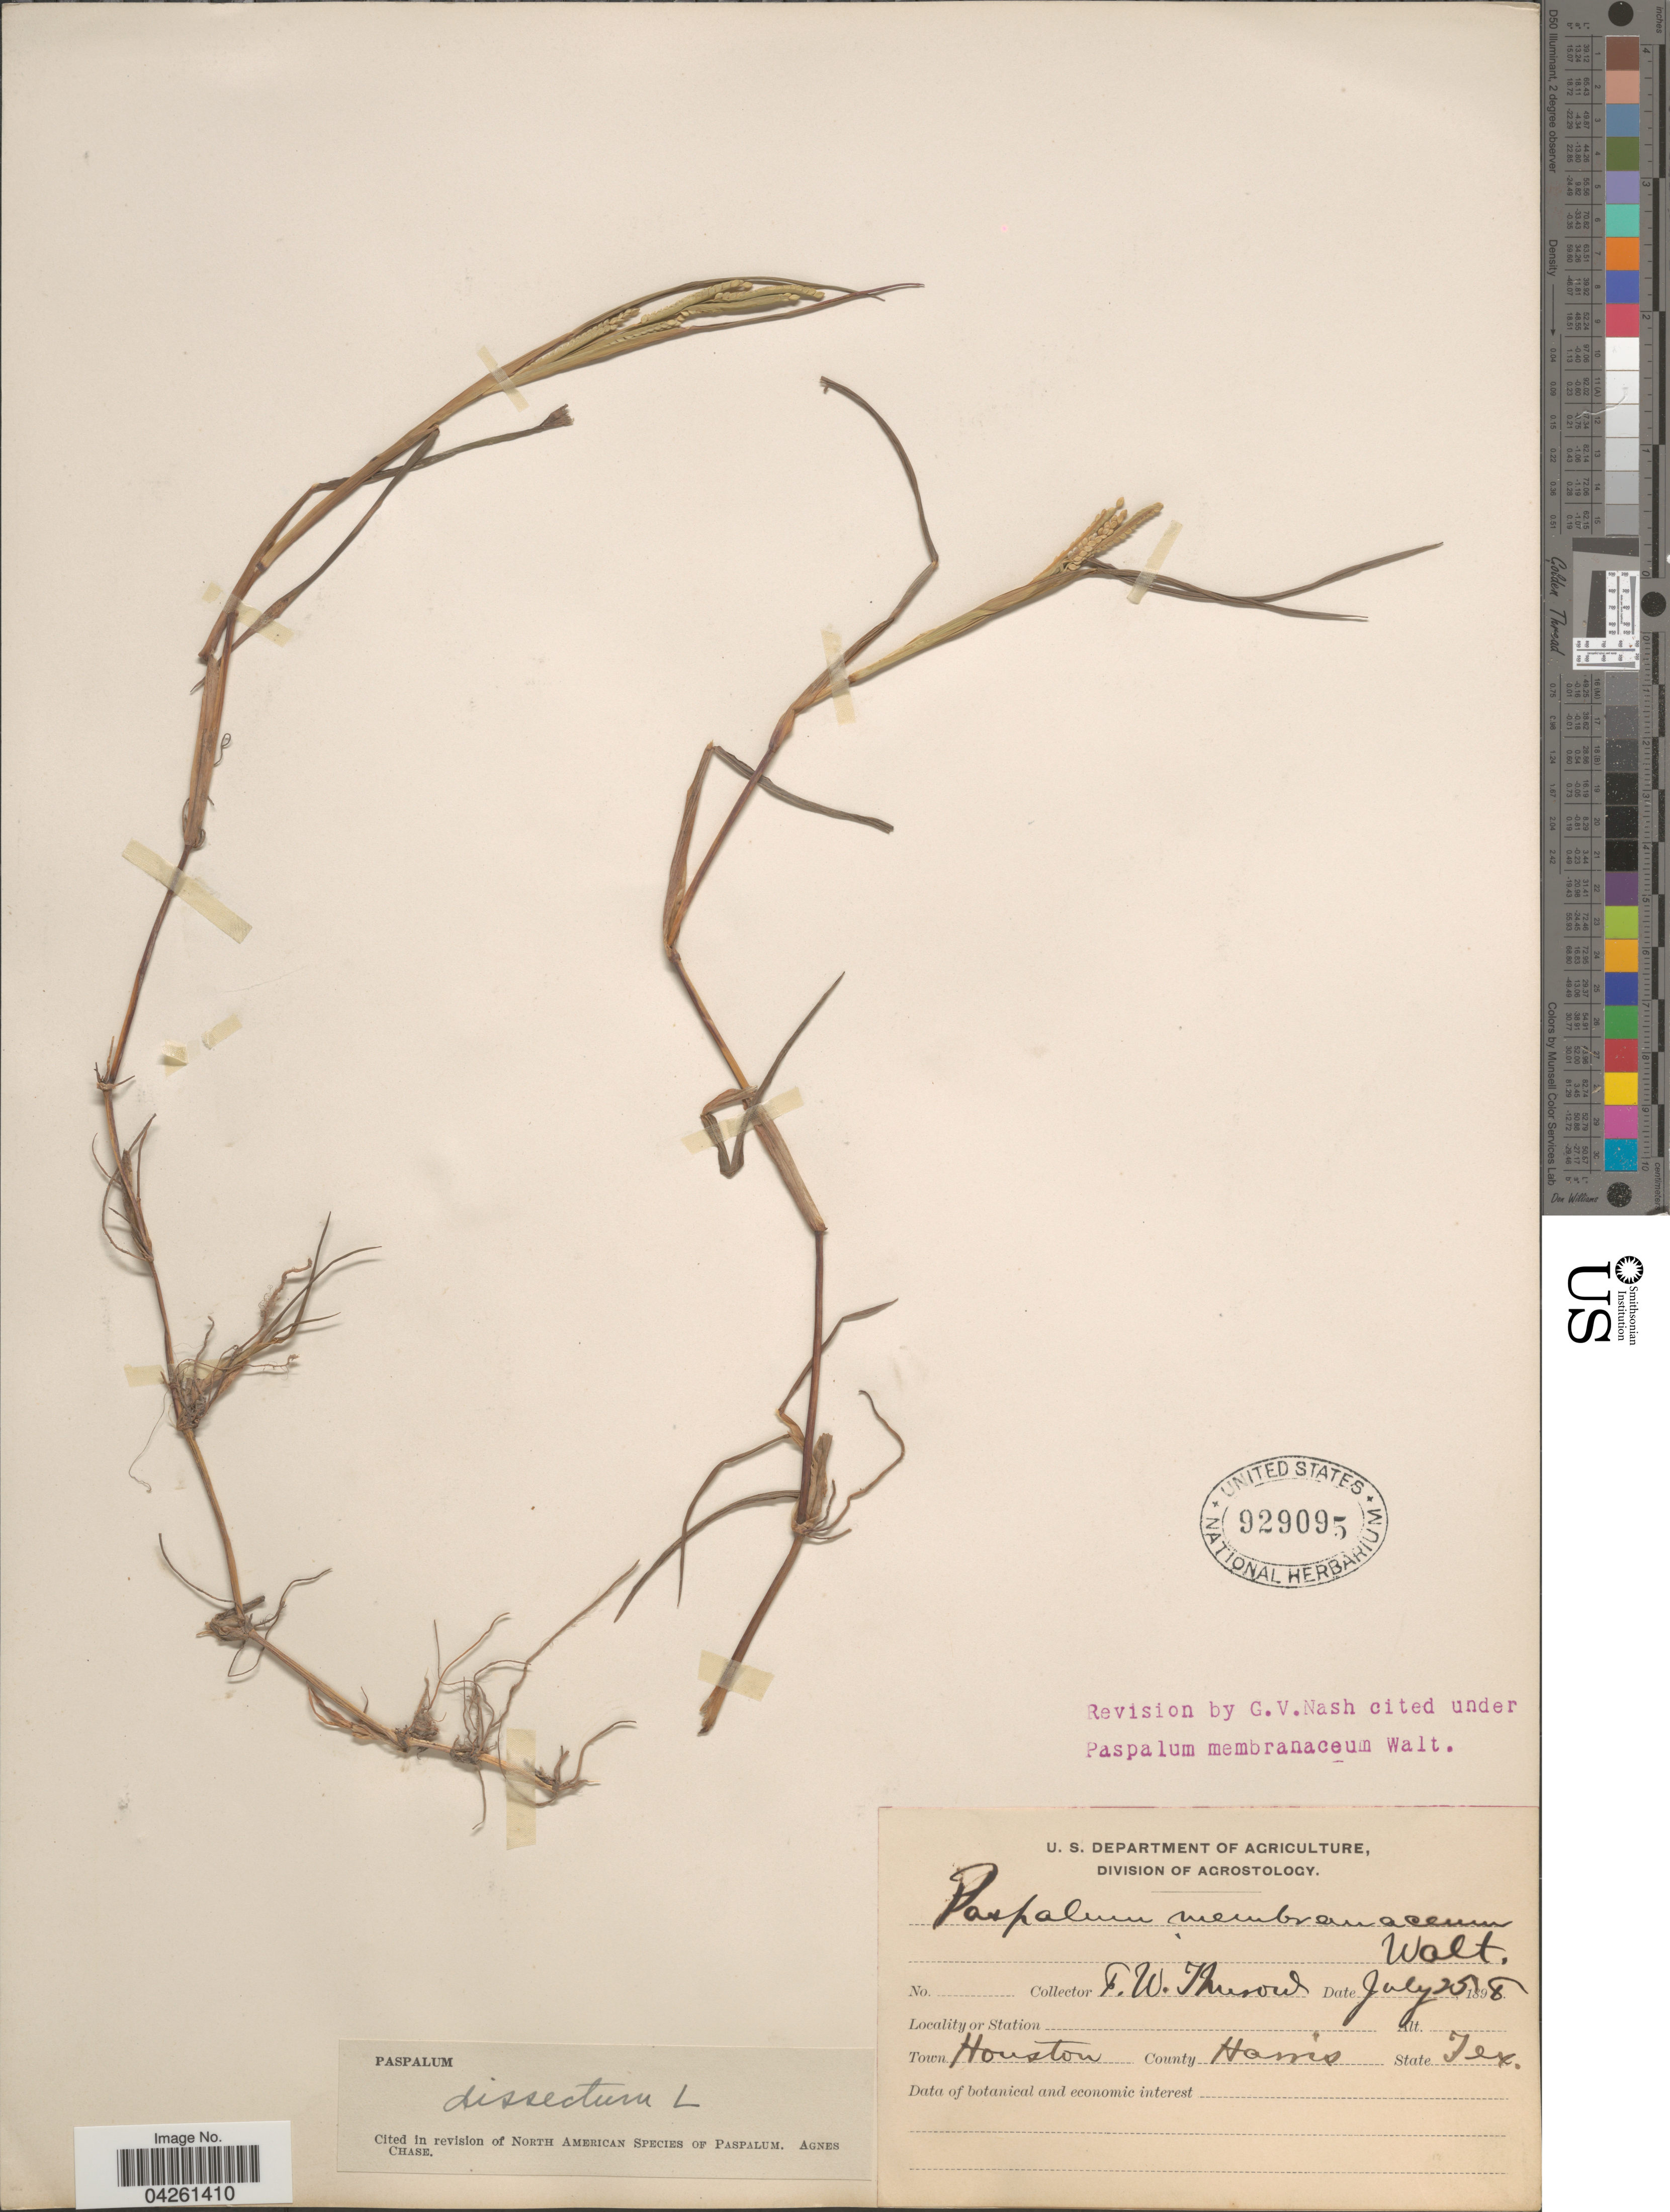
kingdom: Plantae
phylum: Tracheophyta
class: Liliopsida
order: Poales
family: Poaceae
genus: Paspalum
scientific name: Paspalum dissectum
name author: (L.) L.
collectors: F. W. Thurow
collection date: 1898-07-25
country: United States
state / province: Texas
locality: Town Houston. County Harris.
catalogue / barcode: US 929095